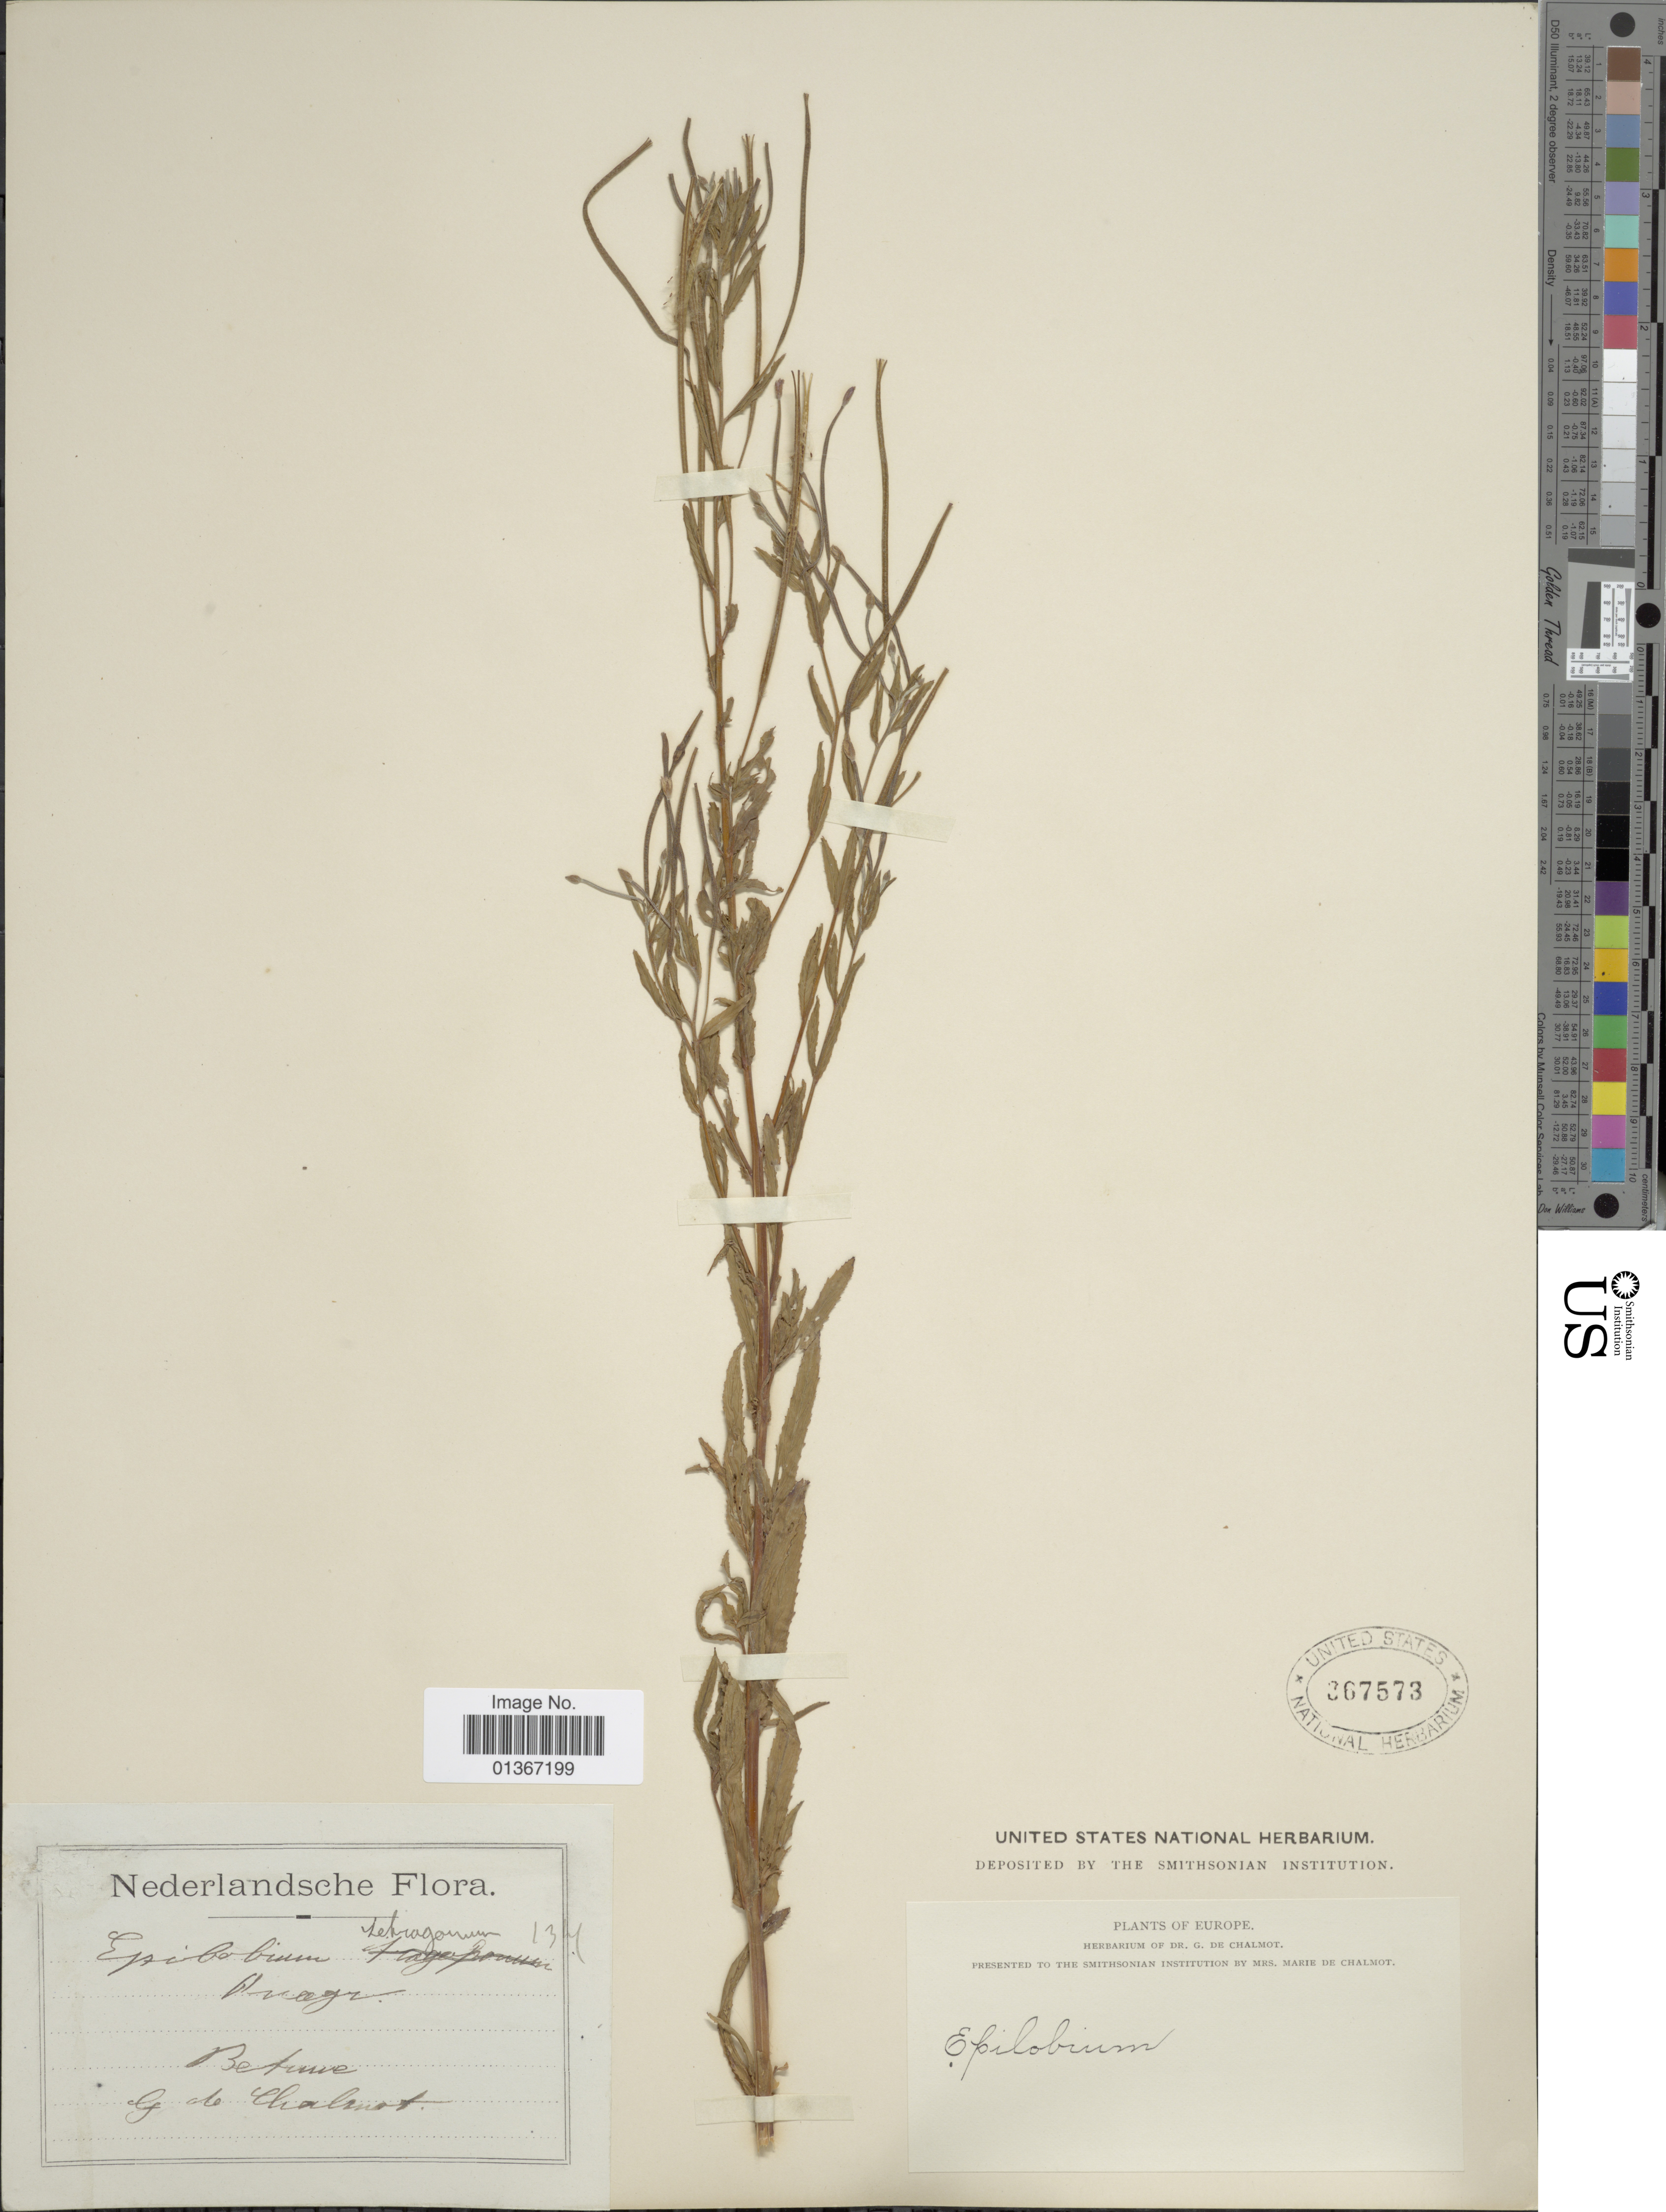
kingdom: Plantae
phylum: Tracheophyta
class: Magnoliopsida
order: Myrtales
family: Onagraceae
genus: Epilobium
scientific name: Epilobium tetragonum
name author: L.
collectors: G. de Chalmot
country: Netherlands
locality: Betuwe.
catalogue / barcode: US 367573